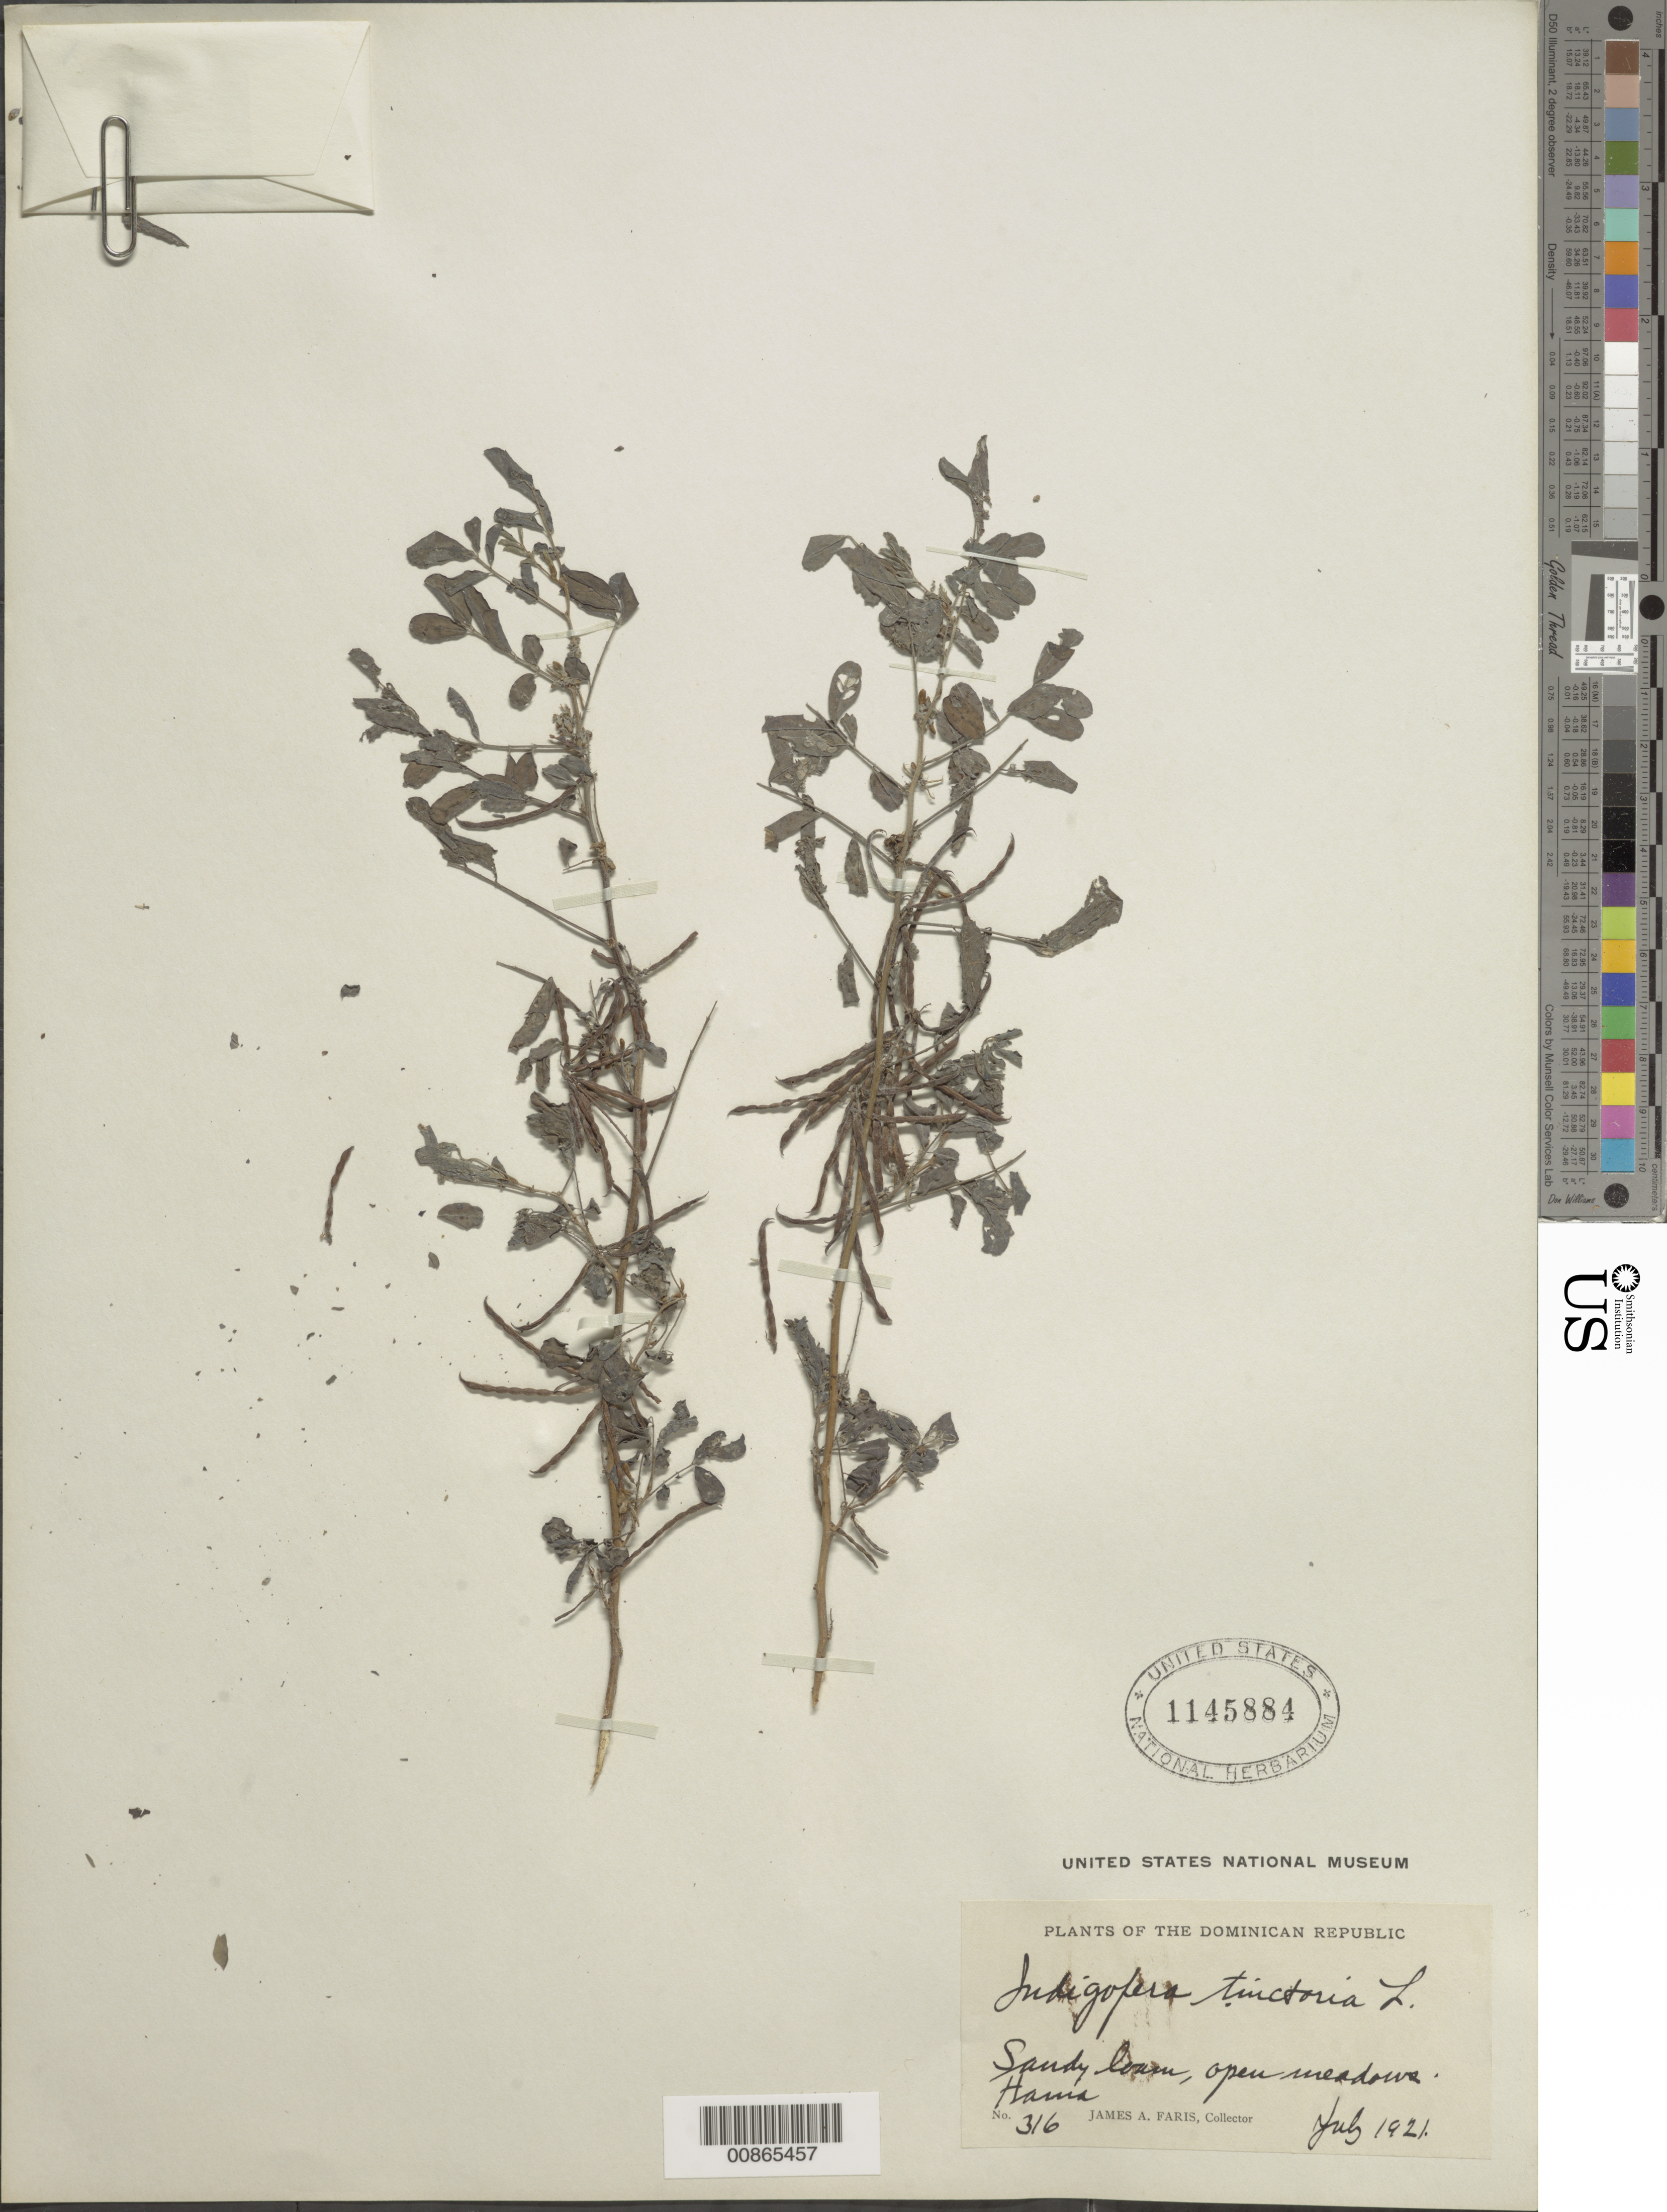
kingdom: Plantae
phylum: Tracheophyta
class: Magnoliopsida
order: Fabales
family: Fabaceae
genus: Indigofera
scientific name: Indigofera tinctoria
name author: L.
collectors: J. Faris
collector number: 316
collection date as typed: Jul 1921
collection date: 1921-07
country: Dominican Republic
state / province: San Cristóbal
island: Hispaniola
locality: Haina.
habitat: Sandy loam, open meadows.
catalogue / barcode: US 1145884